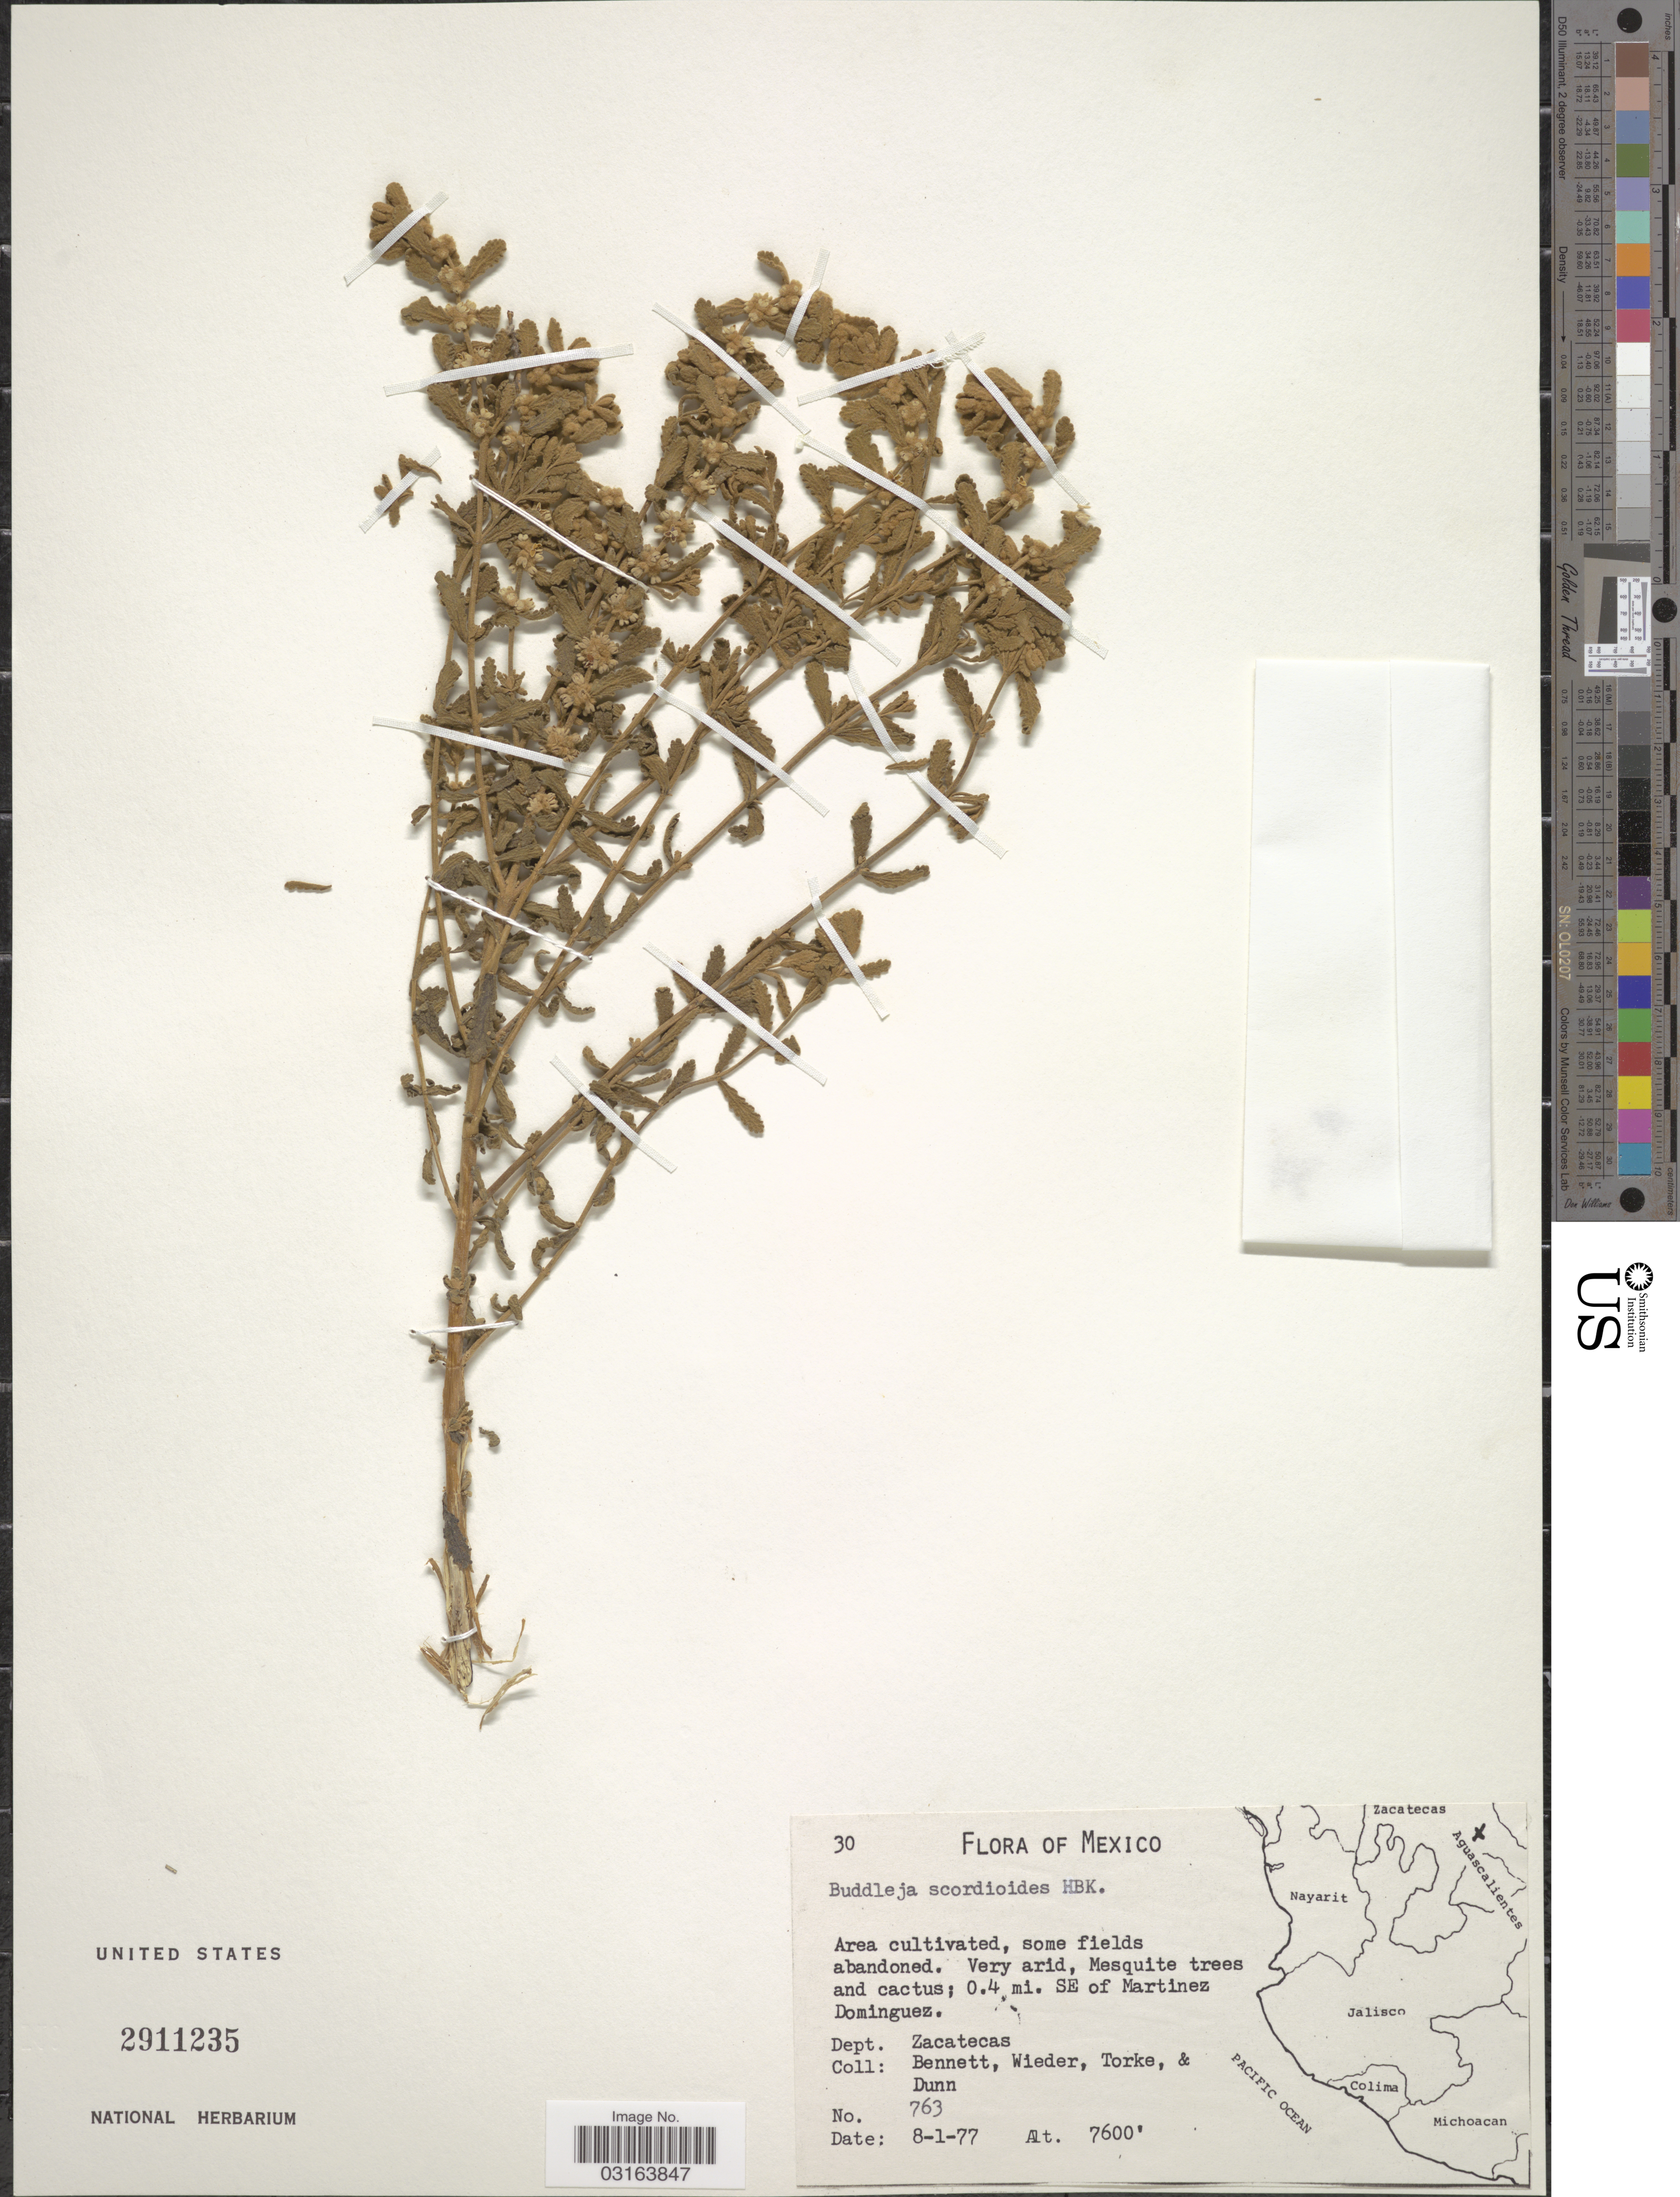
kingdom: Plantae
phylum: Tracheophyta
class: Magnoliopsida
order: Lamiales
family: Scrophulariaceae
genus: Buddleja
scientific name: Buddleja scordioides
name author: Kunth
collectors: -- Bennett, -. Wieder, Torke, -- & Dunn, --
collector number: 763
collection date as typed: Transcribed d/m/y: 8/1/77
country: Mexico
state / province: Zacatecas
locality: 0.4 mi. SE of Martinez Dominguez. Dept. Zacatecas.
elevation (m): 2316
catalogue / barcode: US 2911235